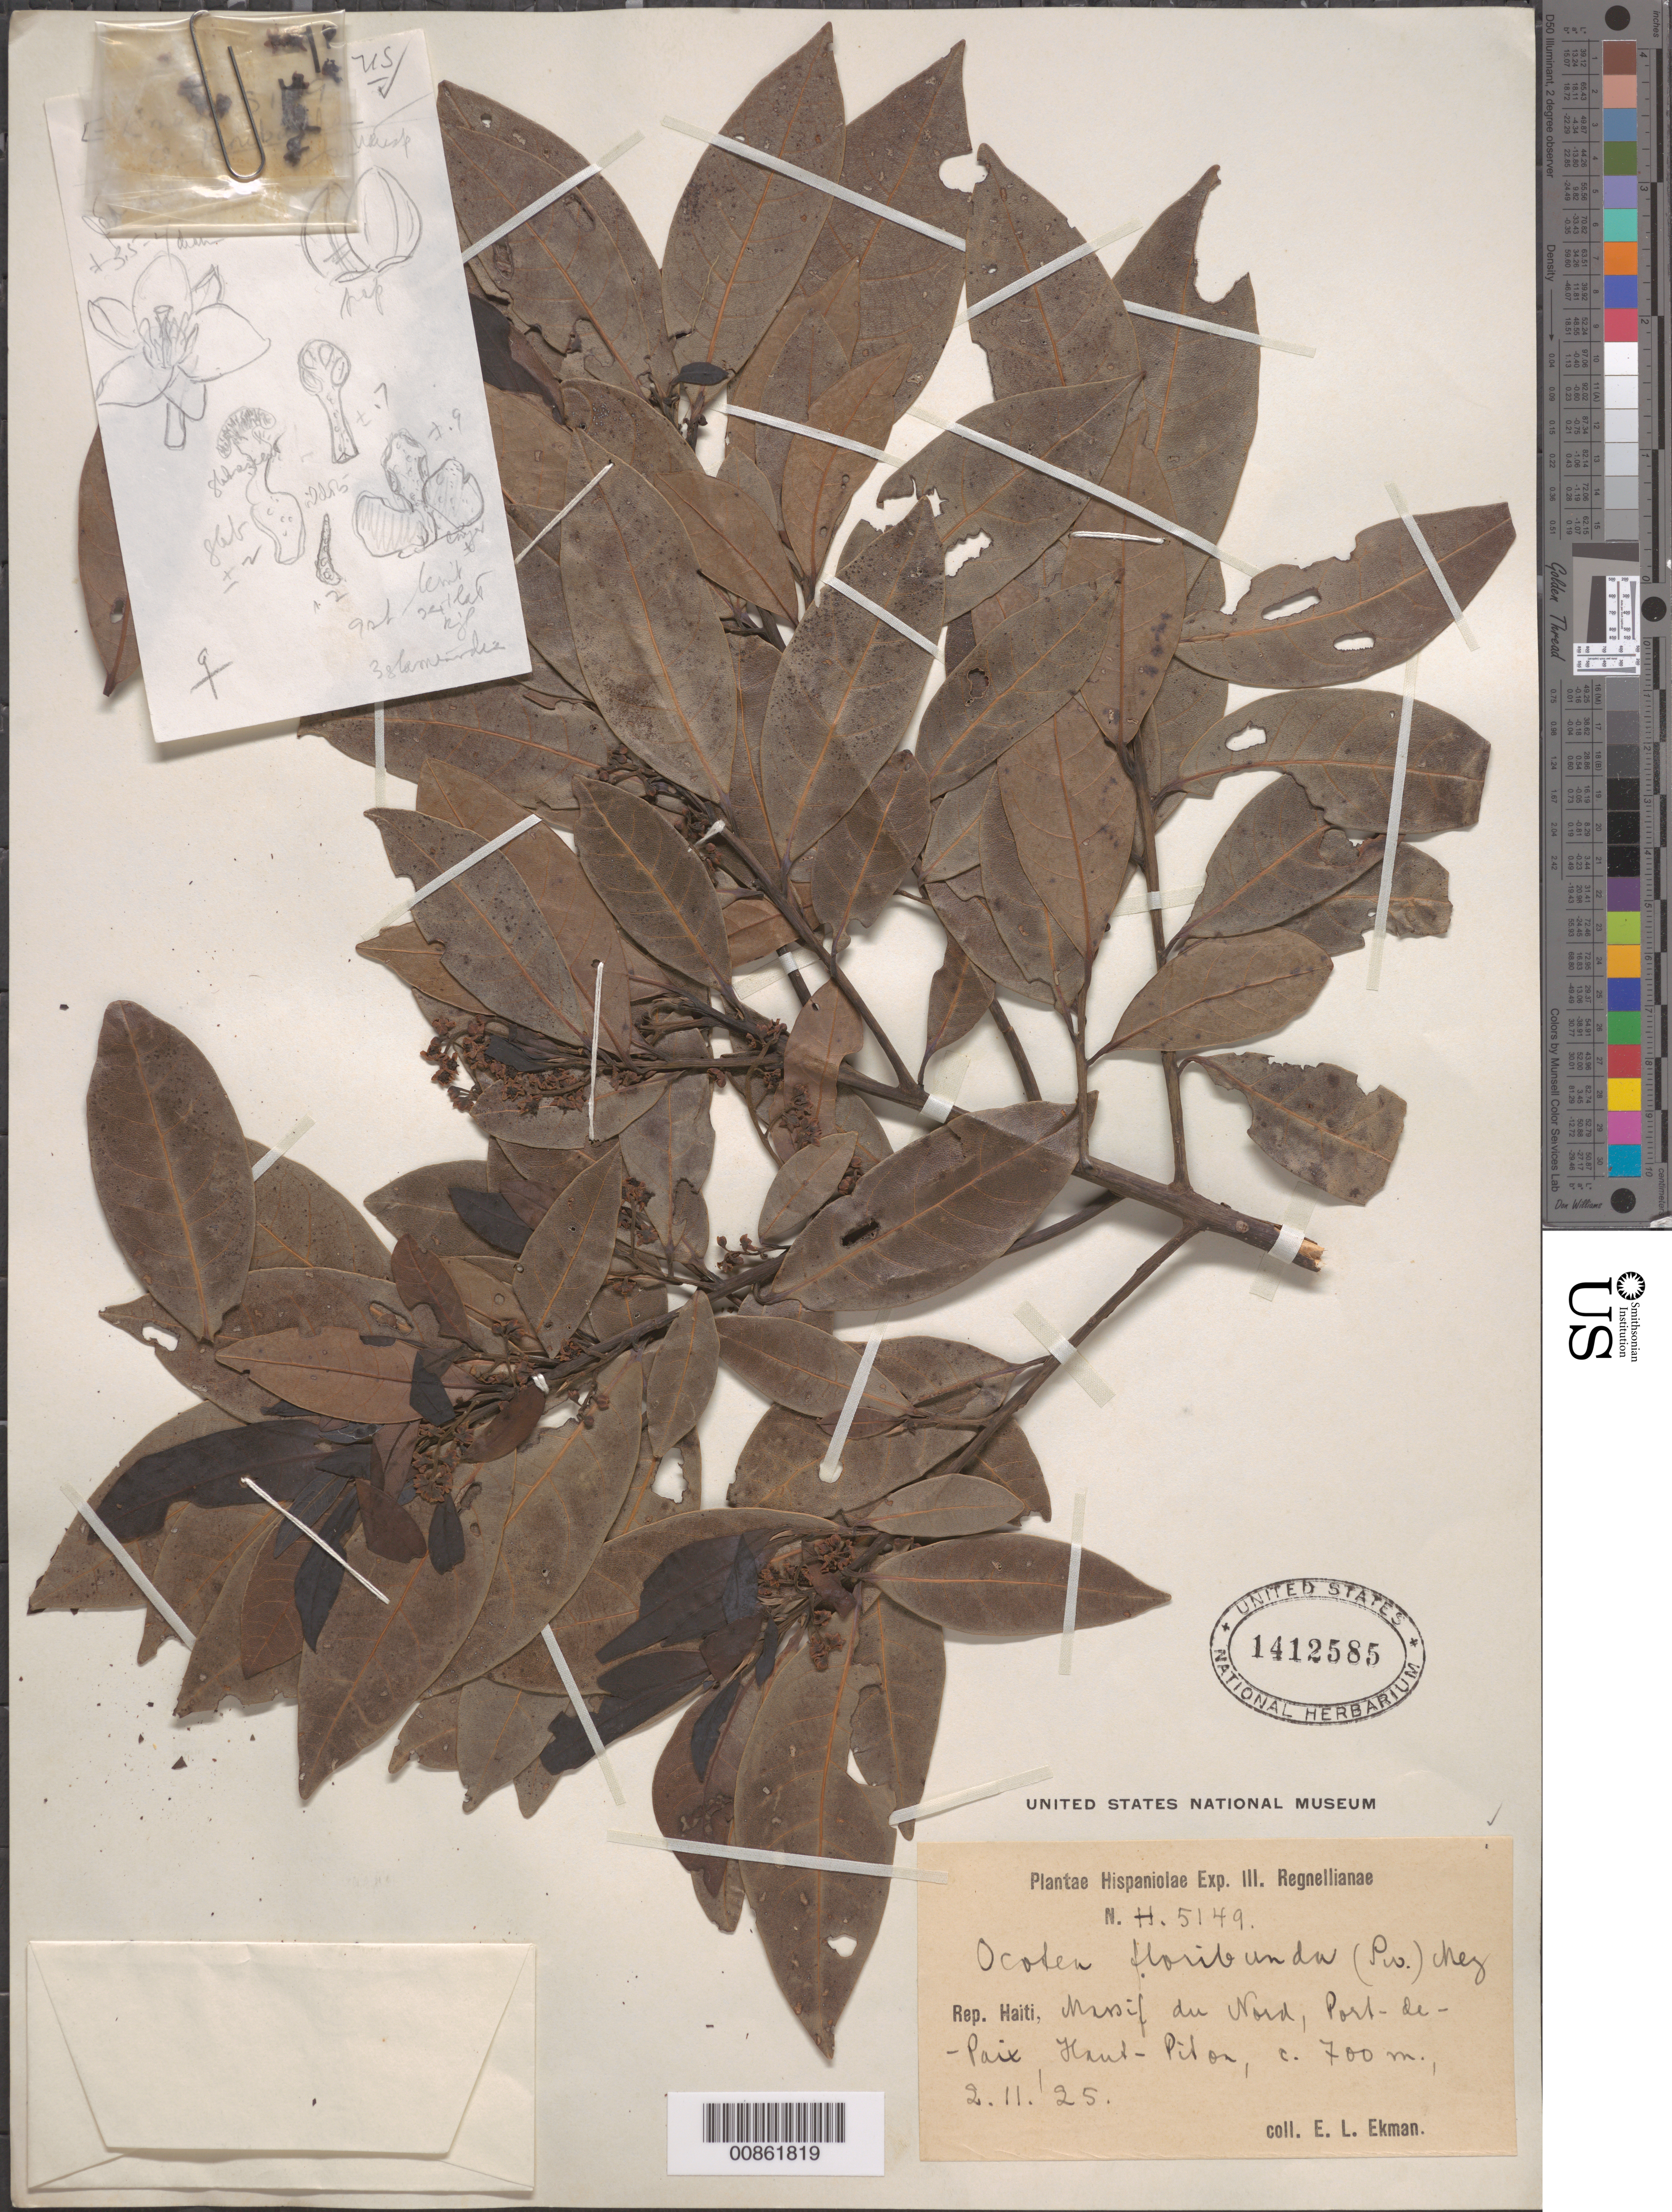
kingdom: Plantae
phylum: Tracheophyta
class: Magnoliopsida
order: Laurales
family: Lauraceae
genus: Ocotea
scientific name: Ocotea floribunda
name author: (Sw.) Mez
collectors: E. L. Ekman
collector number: H 5149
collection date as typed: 02 Nov 1925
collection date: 1925-11-02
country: Haiti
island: Hispaniola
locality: Massif du Nord, Port de Paix, Haut Piton.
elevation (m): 700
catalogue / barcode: US 1412585